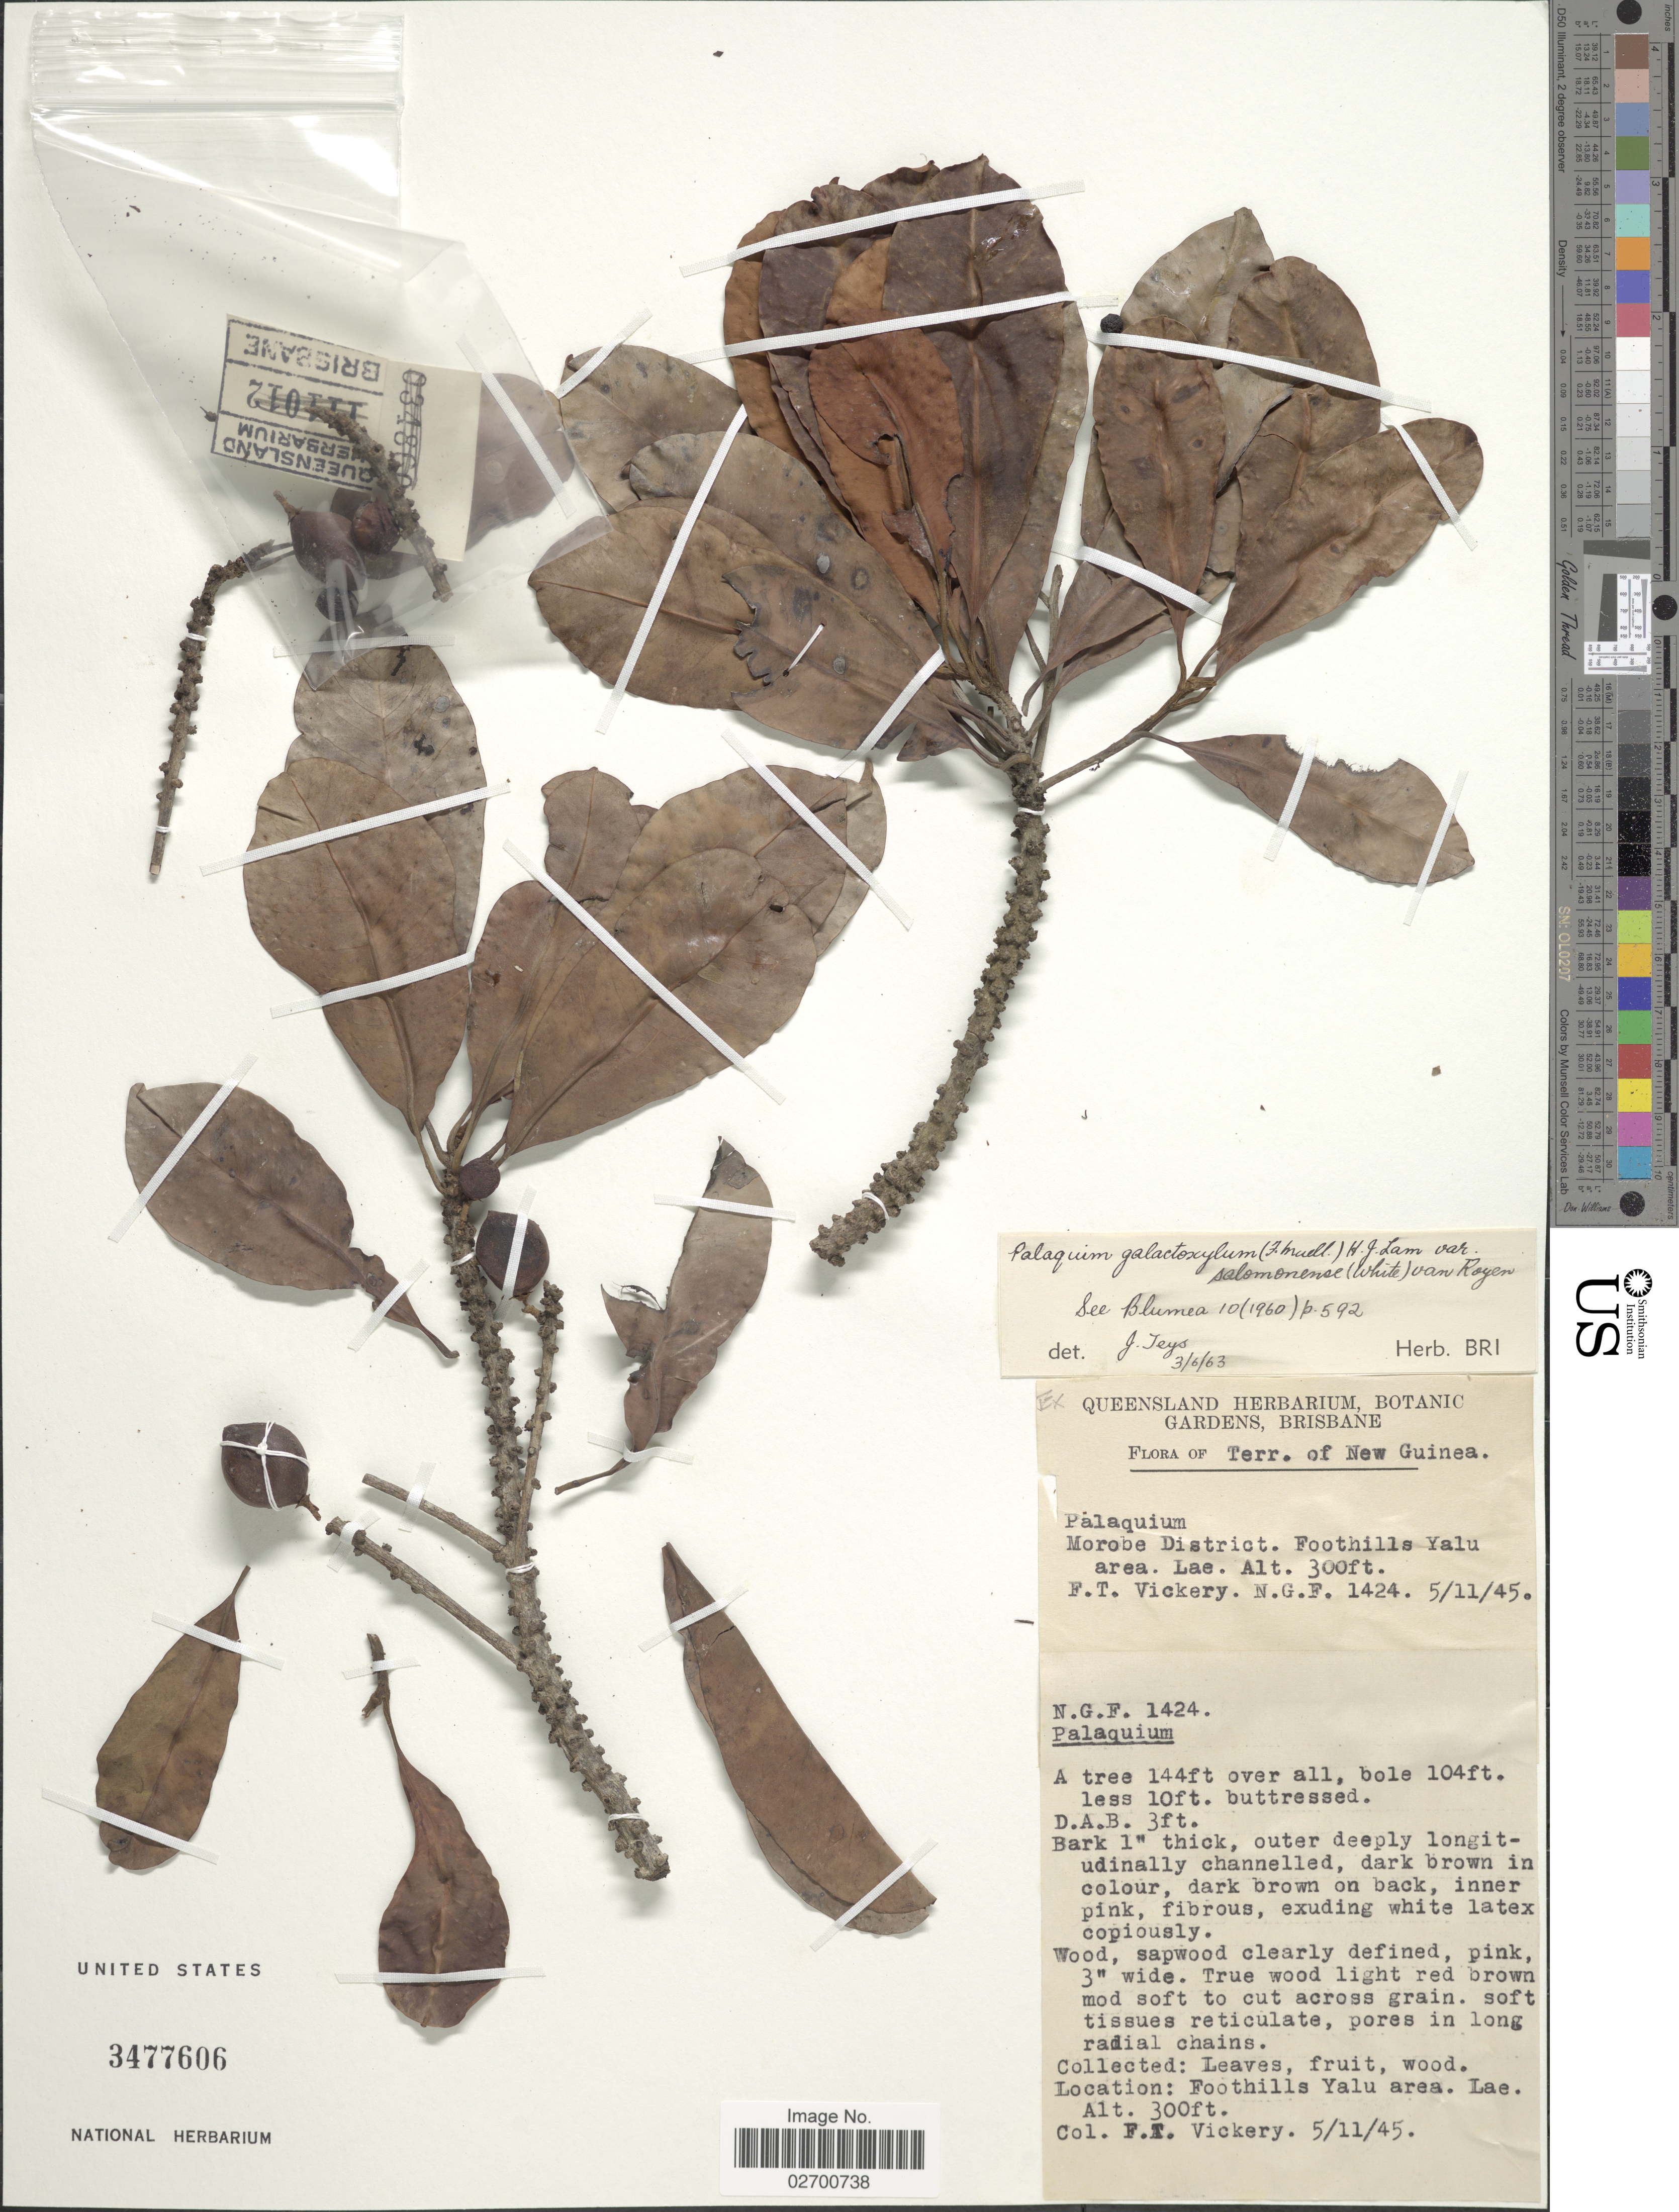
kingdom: Plantae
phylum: Tracheophyta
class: Magnoliopsida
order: Ericales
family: Sapotaceae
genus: Palaquium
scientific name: Palaquium galactoxylum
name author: (F. Muell.) H.J. Lam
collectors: F. Vickery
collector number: N.G.F. 1424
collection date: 1945-11-05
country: Papua New Guinea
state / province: Morobe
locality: Terr. of New Guinea. Morobe District. Foothills Yalu area. Lae.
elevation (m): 91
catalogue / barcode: US 3477606